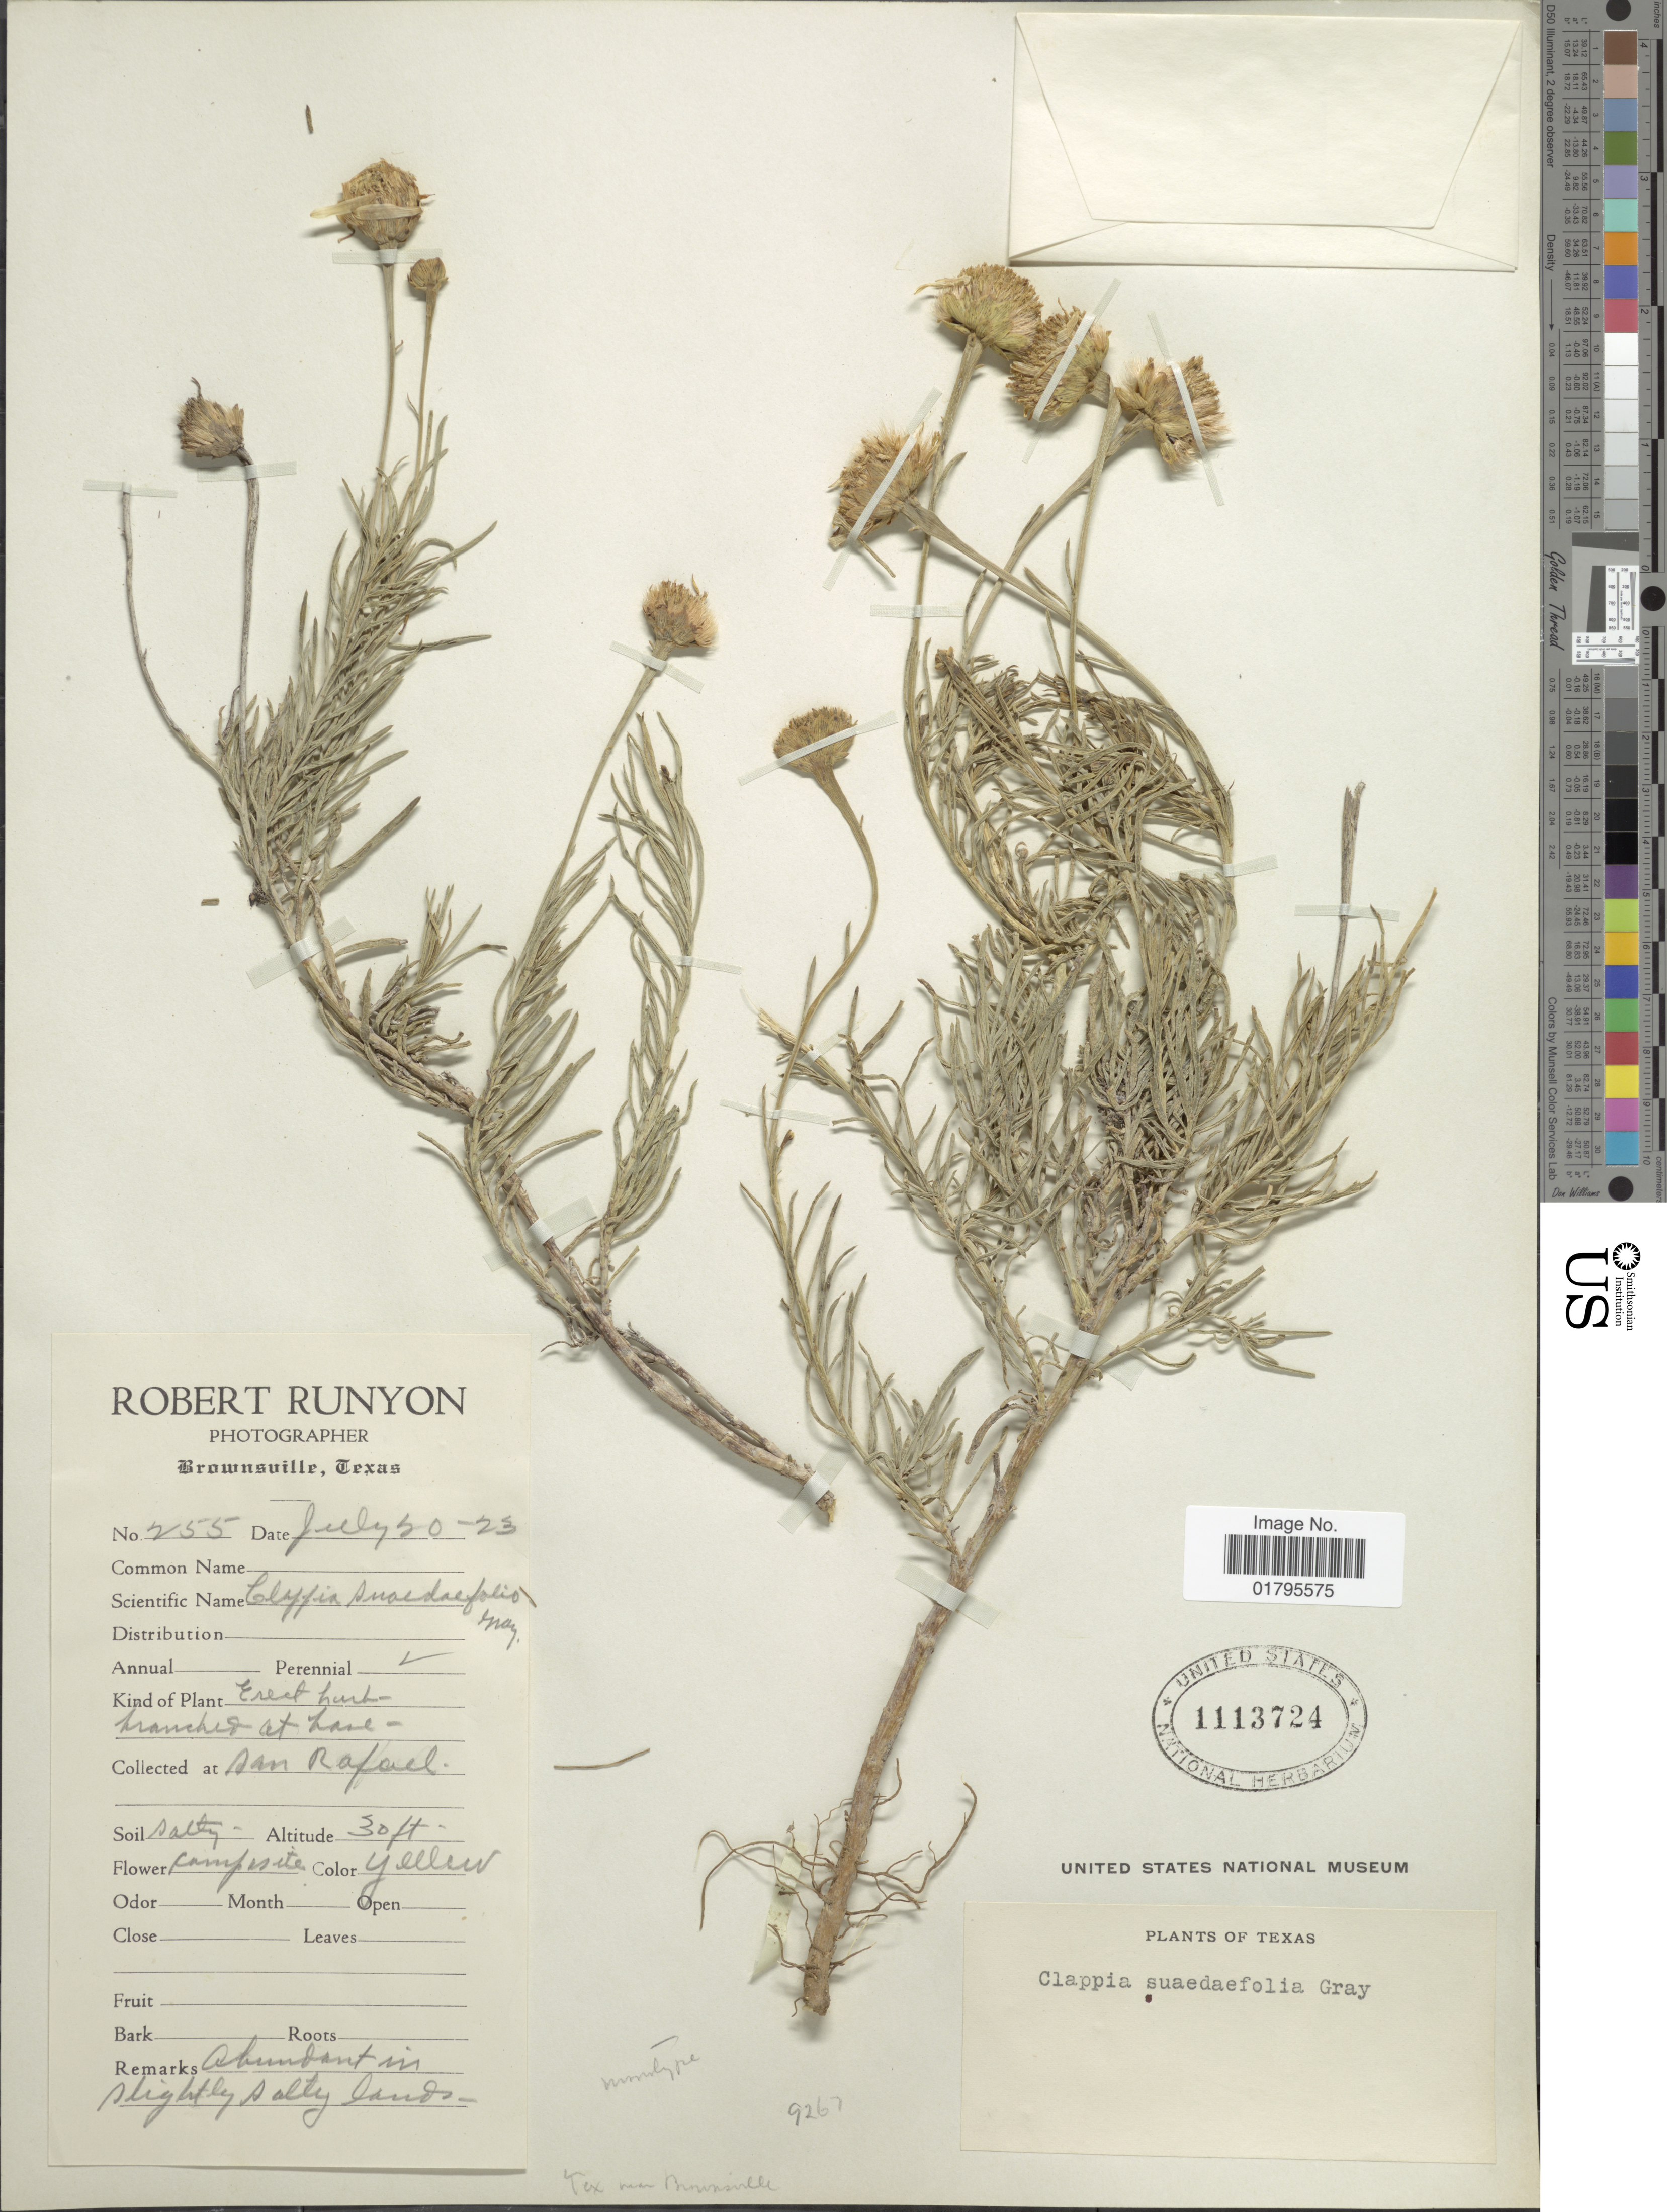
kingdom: Plantae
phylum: Tracheophyta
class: Magnoliopsida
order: Asterales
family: Asteraceae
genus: Clappia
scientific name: Clappia suaedaefolia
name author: A. Gray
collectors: R. Runyon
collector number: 255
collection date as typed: Transcribed d/m/y: 30/7/23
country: United States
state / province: Texas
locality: San Rafael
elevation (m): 9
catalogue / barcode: US 1113724